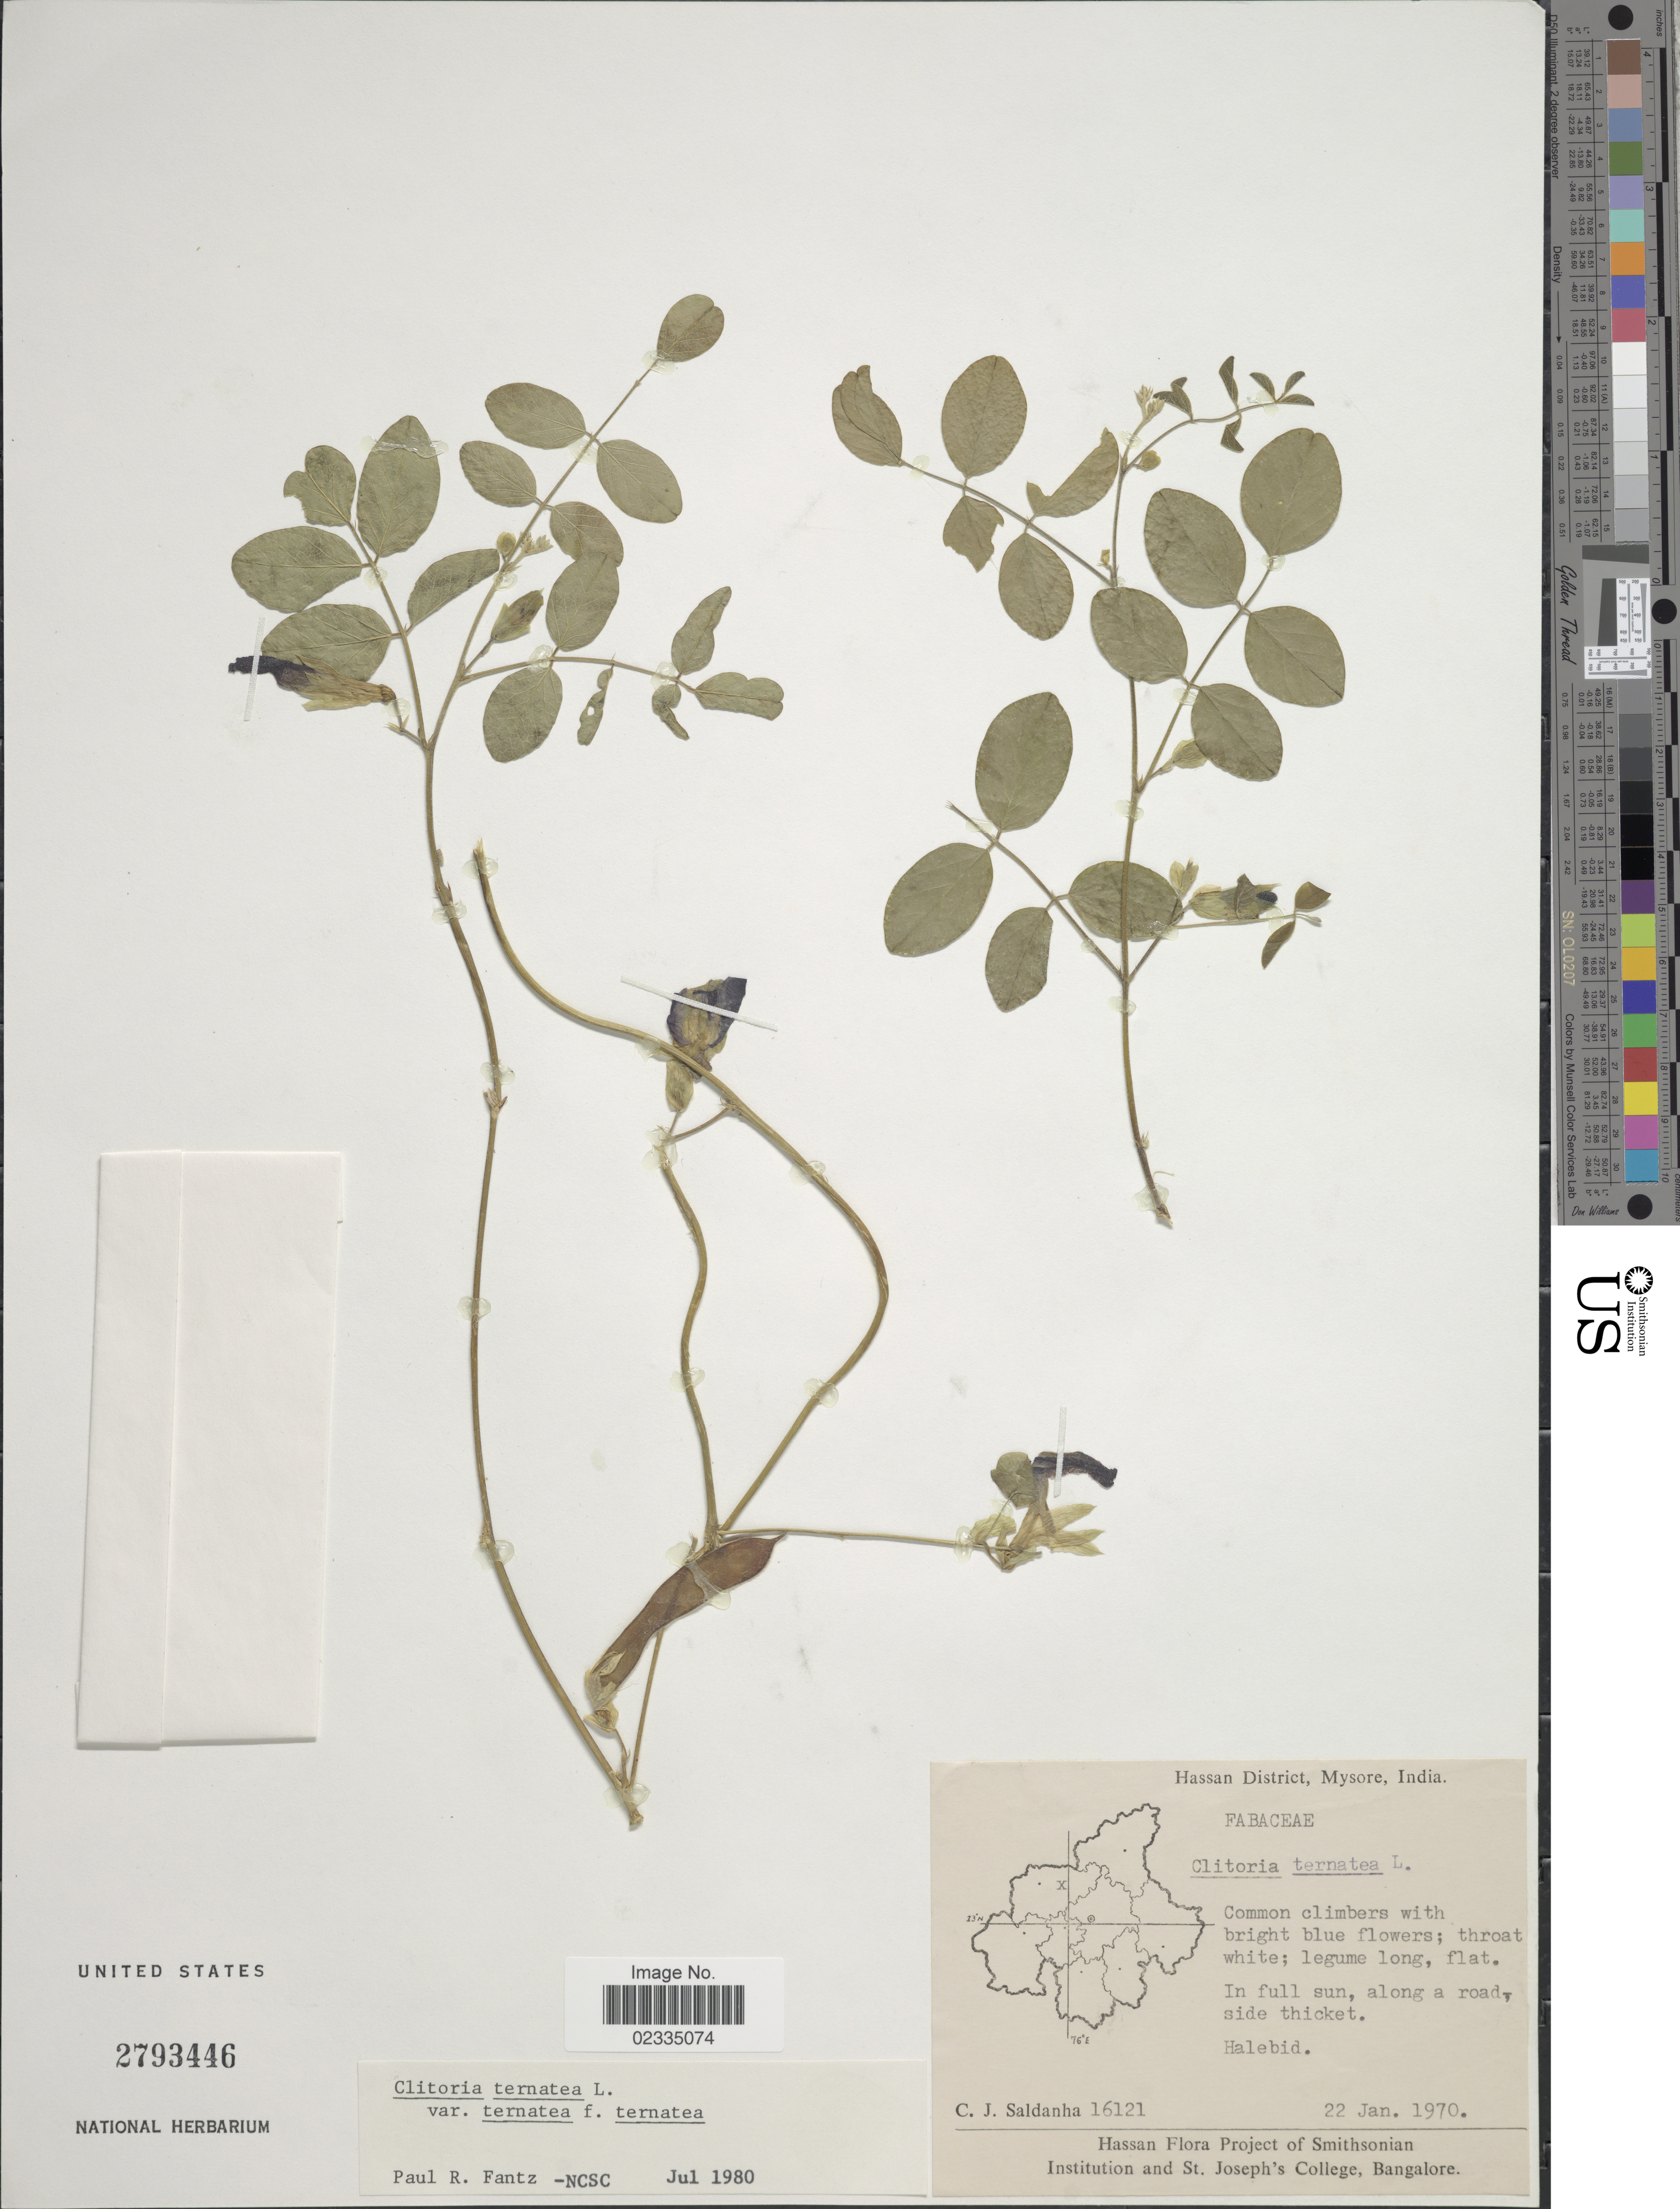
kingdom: Plantae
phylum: Tracheophyta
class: Magnoliopsida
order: Fabales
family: Fabaceae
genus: Clitoria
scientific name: Clitoria ternatea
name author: L.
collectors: C. J. Saldanha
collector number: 16121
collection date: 1970-01-22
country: India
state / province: Karnataka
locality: Hassan District, Mysore, In full sun, along a roadside thicket, Halebid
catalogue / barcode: US 2793446